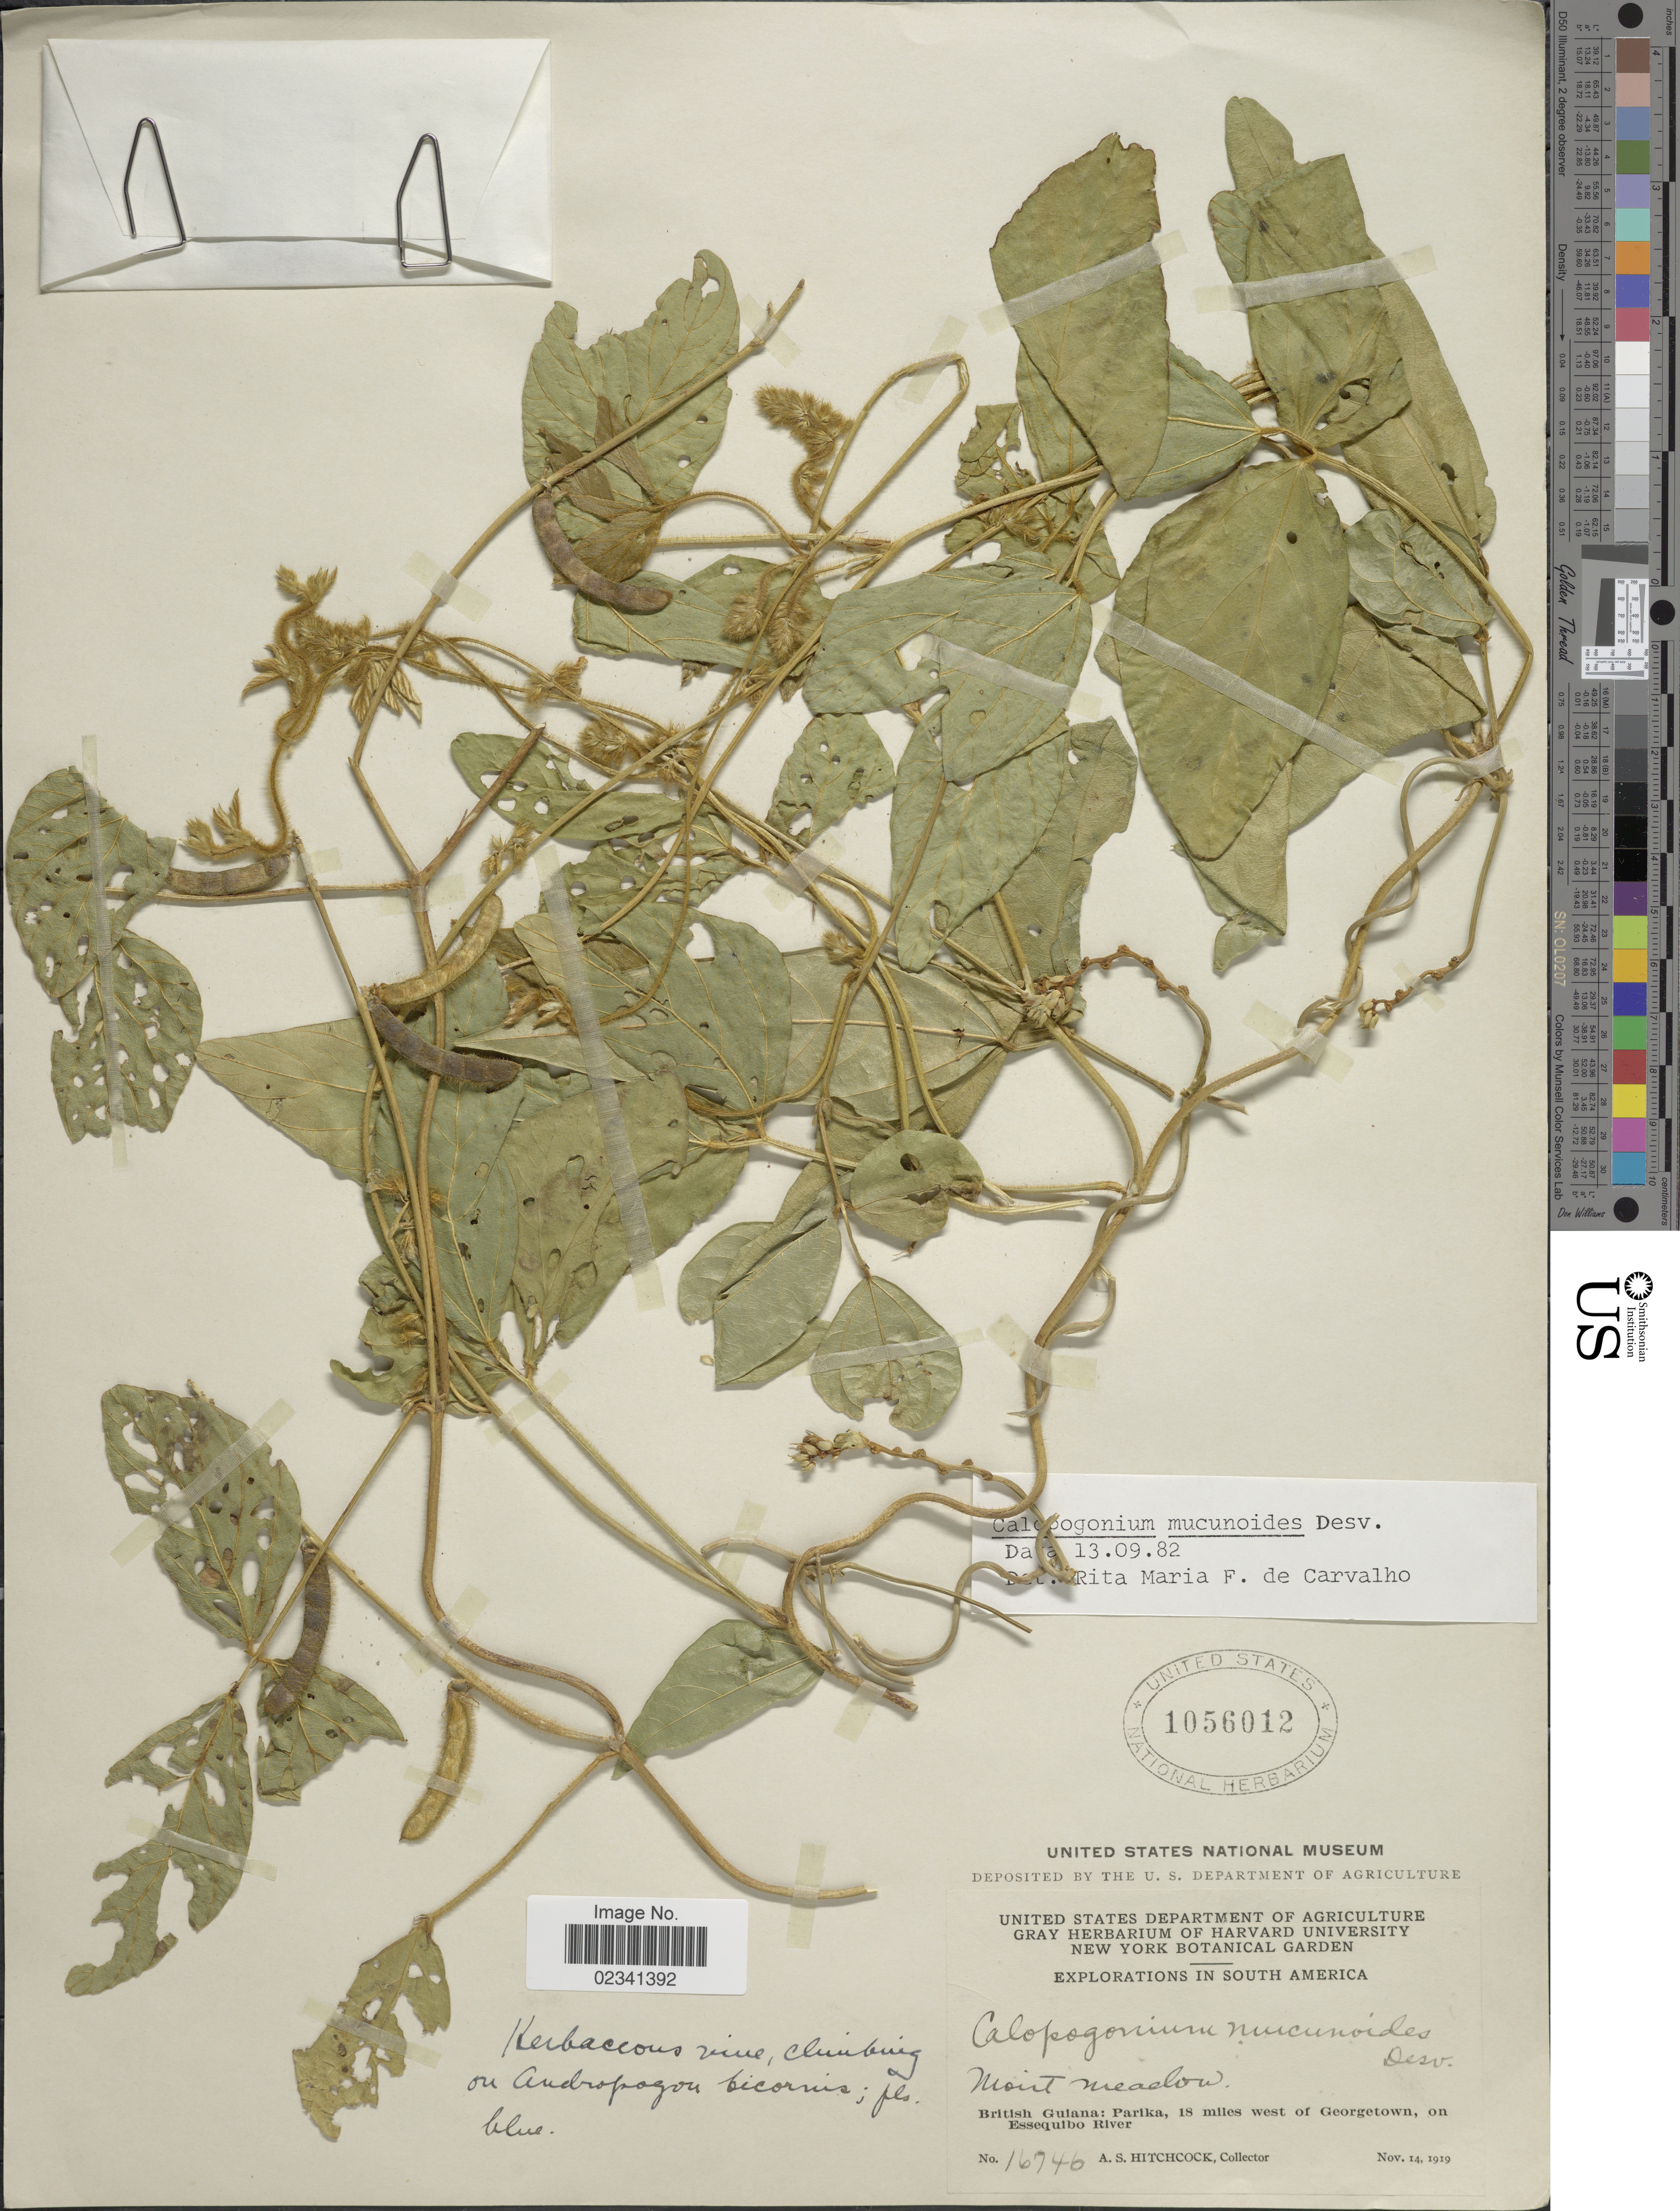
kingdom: Plantae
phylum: Tracheophyta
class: Magnoliopsida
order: Fabales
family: Fabaceae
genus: Calopogonium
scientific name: Calopogonium mucunoides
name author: Desv.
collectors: A. S. Hitchcock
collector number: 16746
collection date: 1919-11-14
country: Guyana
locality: British Guiana: Parika, 18 miles west of Georgetown, on Essequibo River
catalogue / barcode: US 1056012